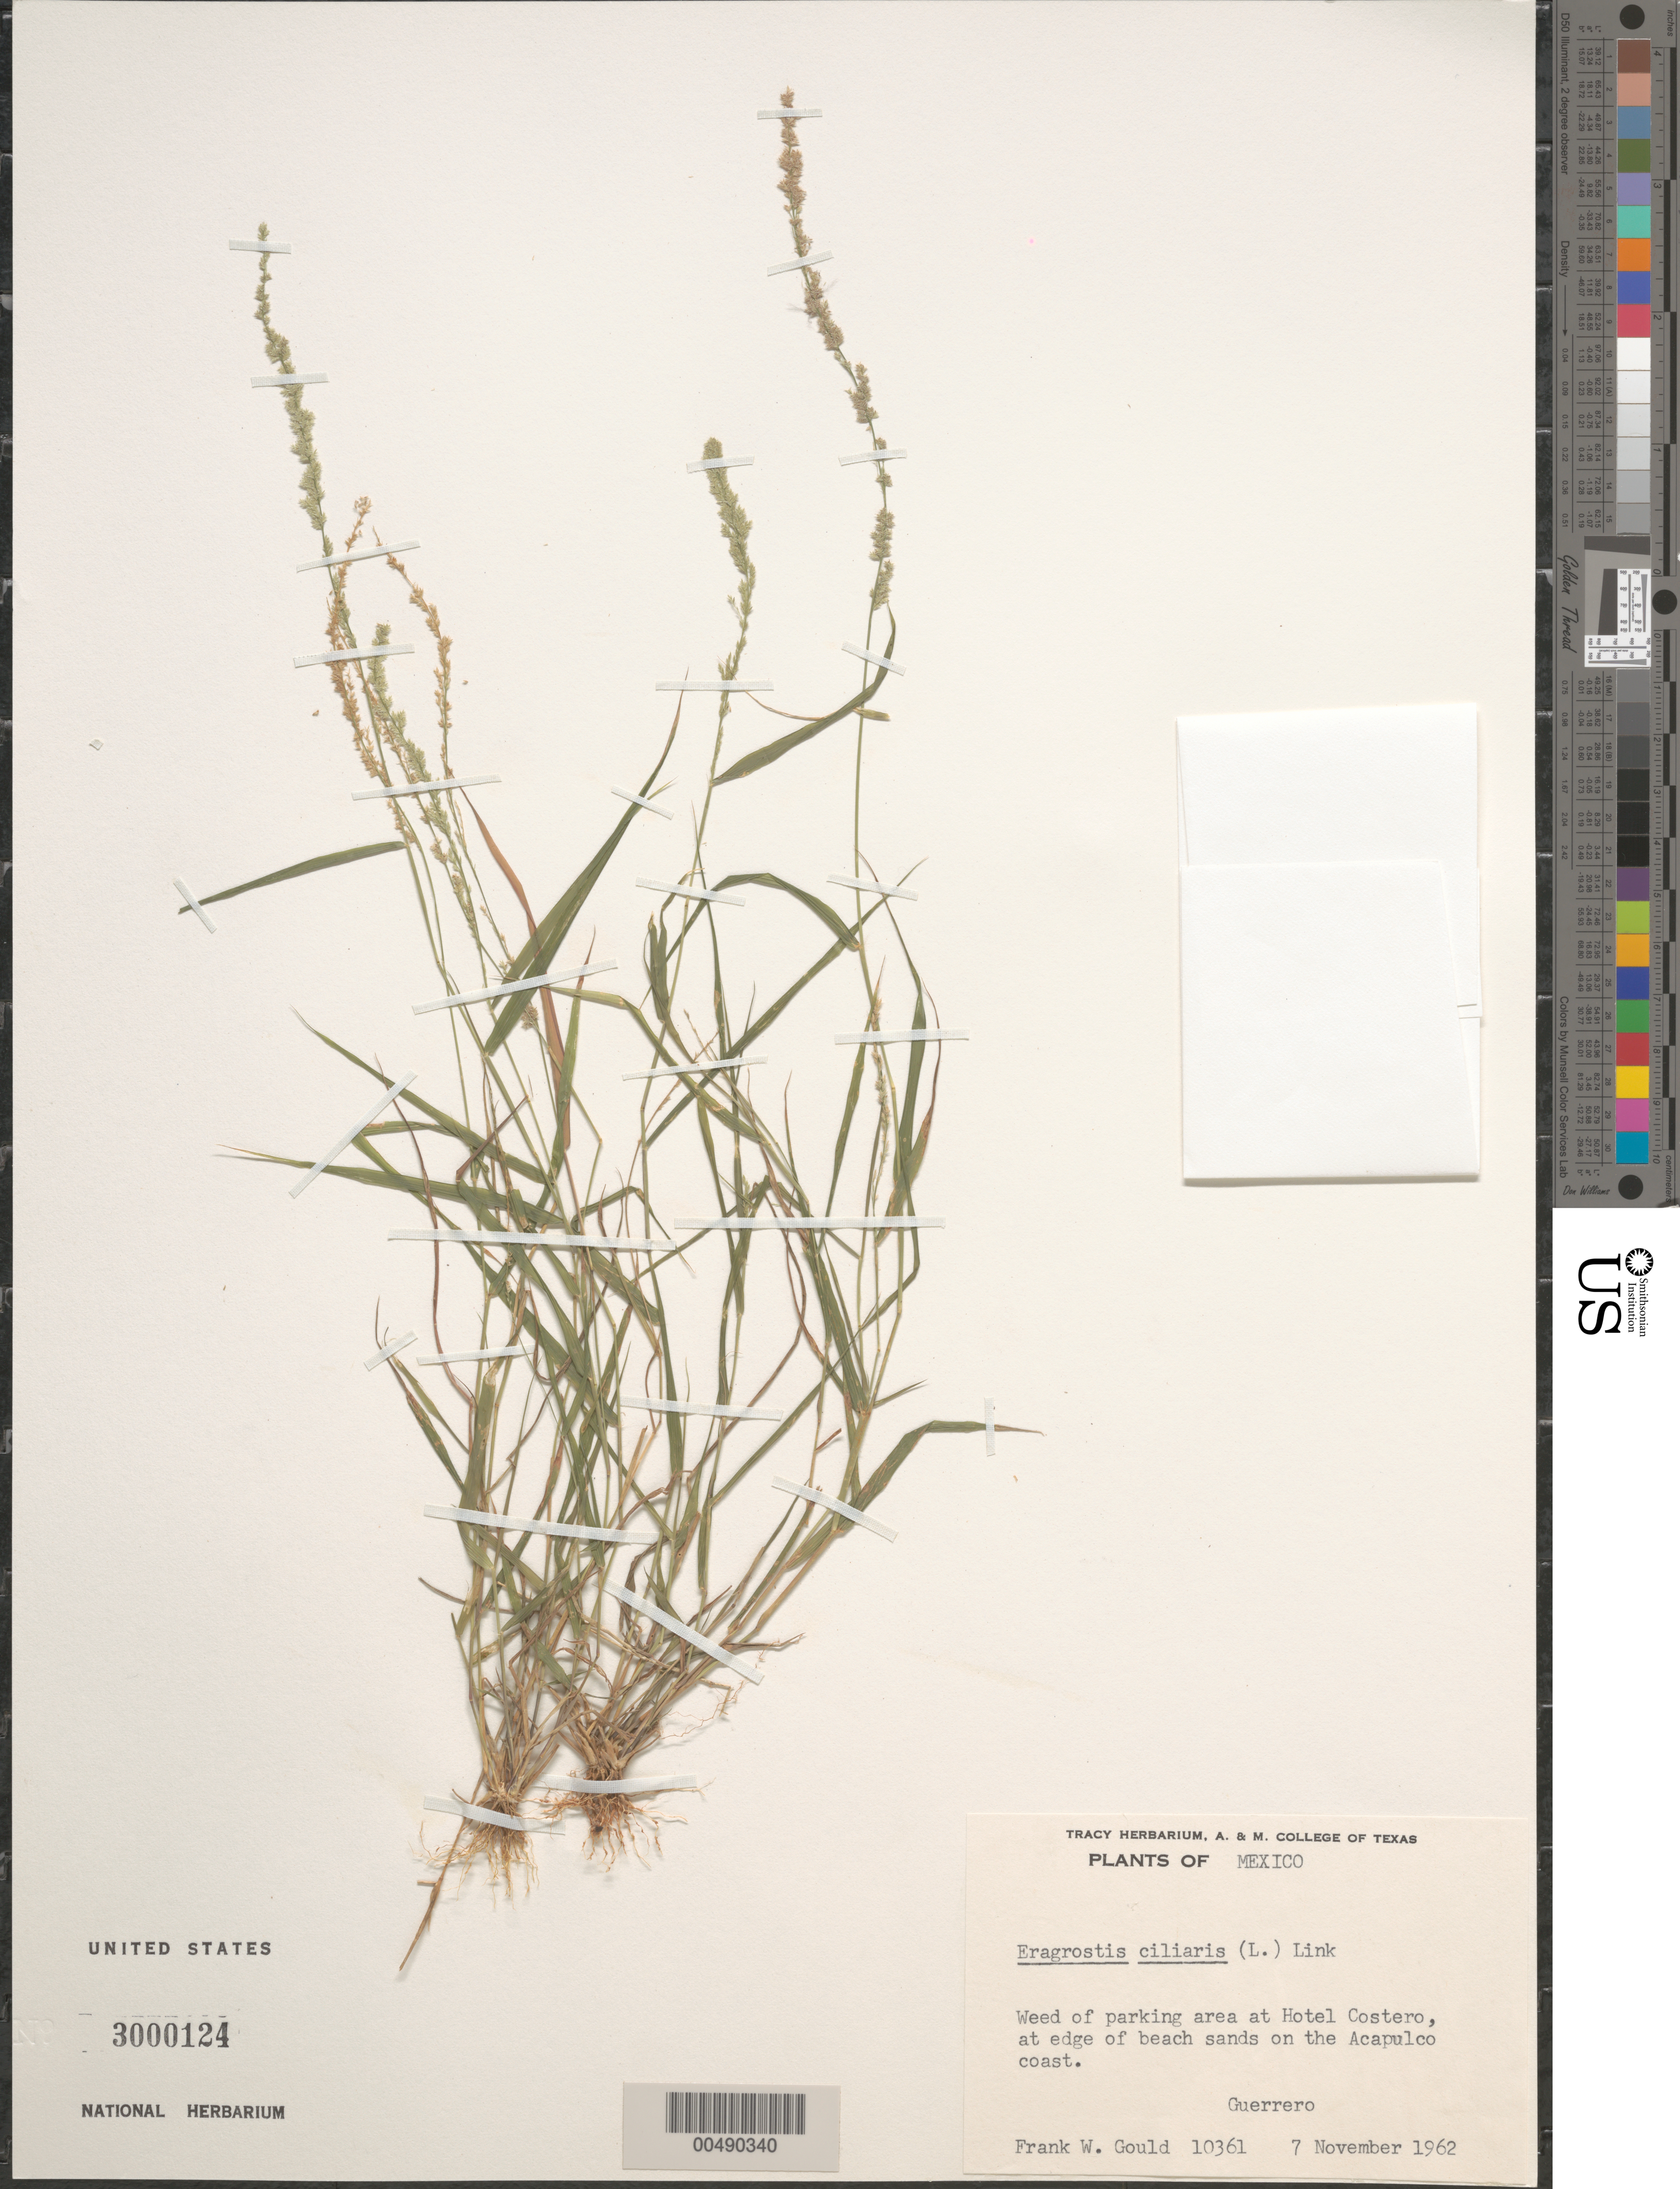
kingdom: Plantae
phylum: Tracheophyta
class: Liliopsida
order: Poales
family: Poaceae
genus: Eragrostis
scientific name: Eragrostis ciliaris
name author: (L.) R. Br.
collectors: F. W. Gould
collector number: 10361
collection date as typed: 7 Nov 1962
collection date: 1962-11-07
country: Mexico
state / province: Guerrero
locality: Parking area at Hotel Costero, on the Acapulco coast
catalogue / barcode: US 3000124